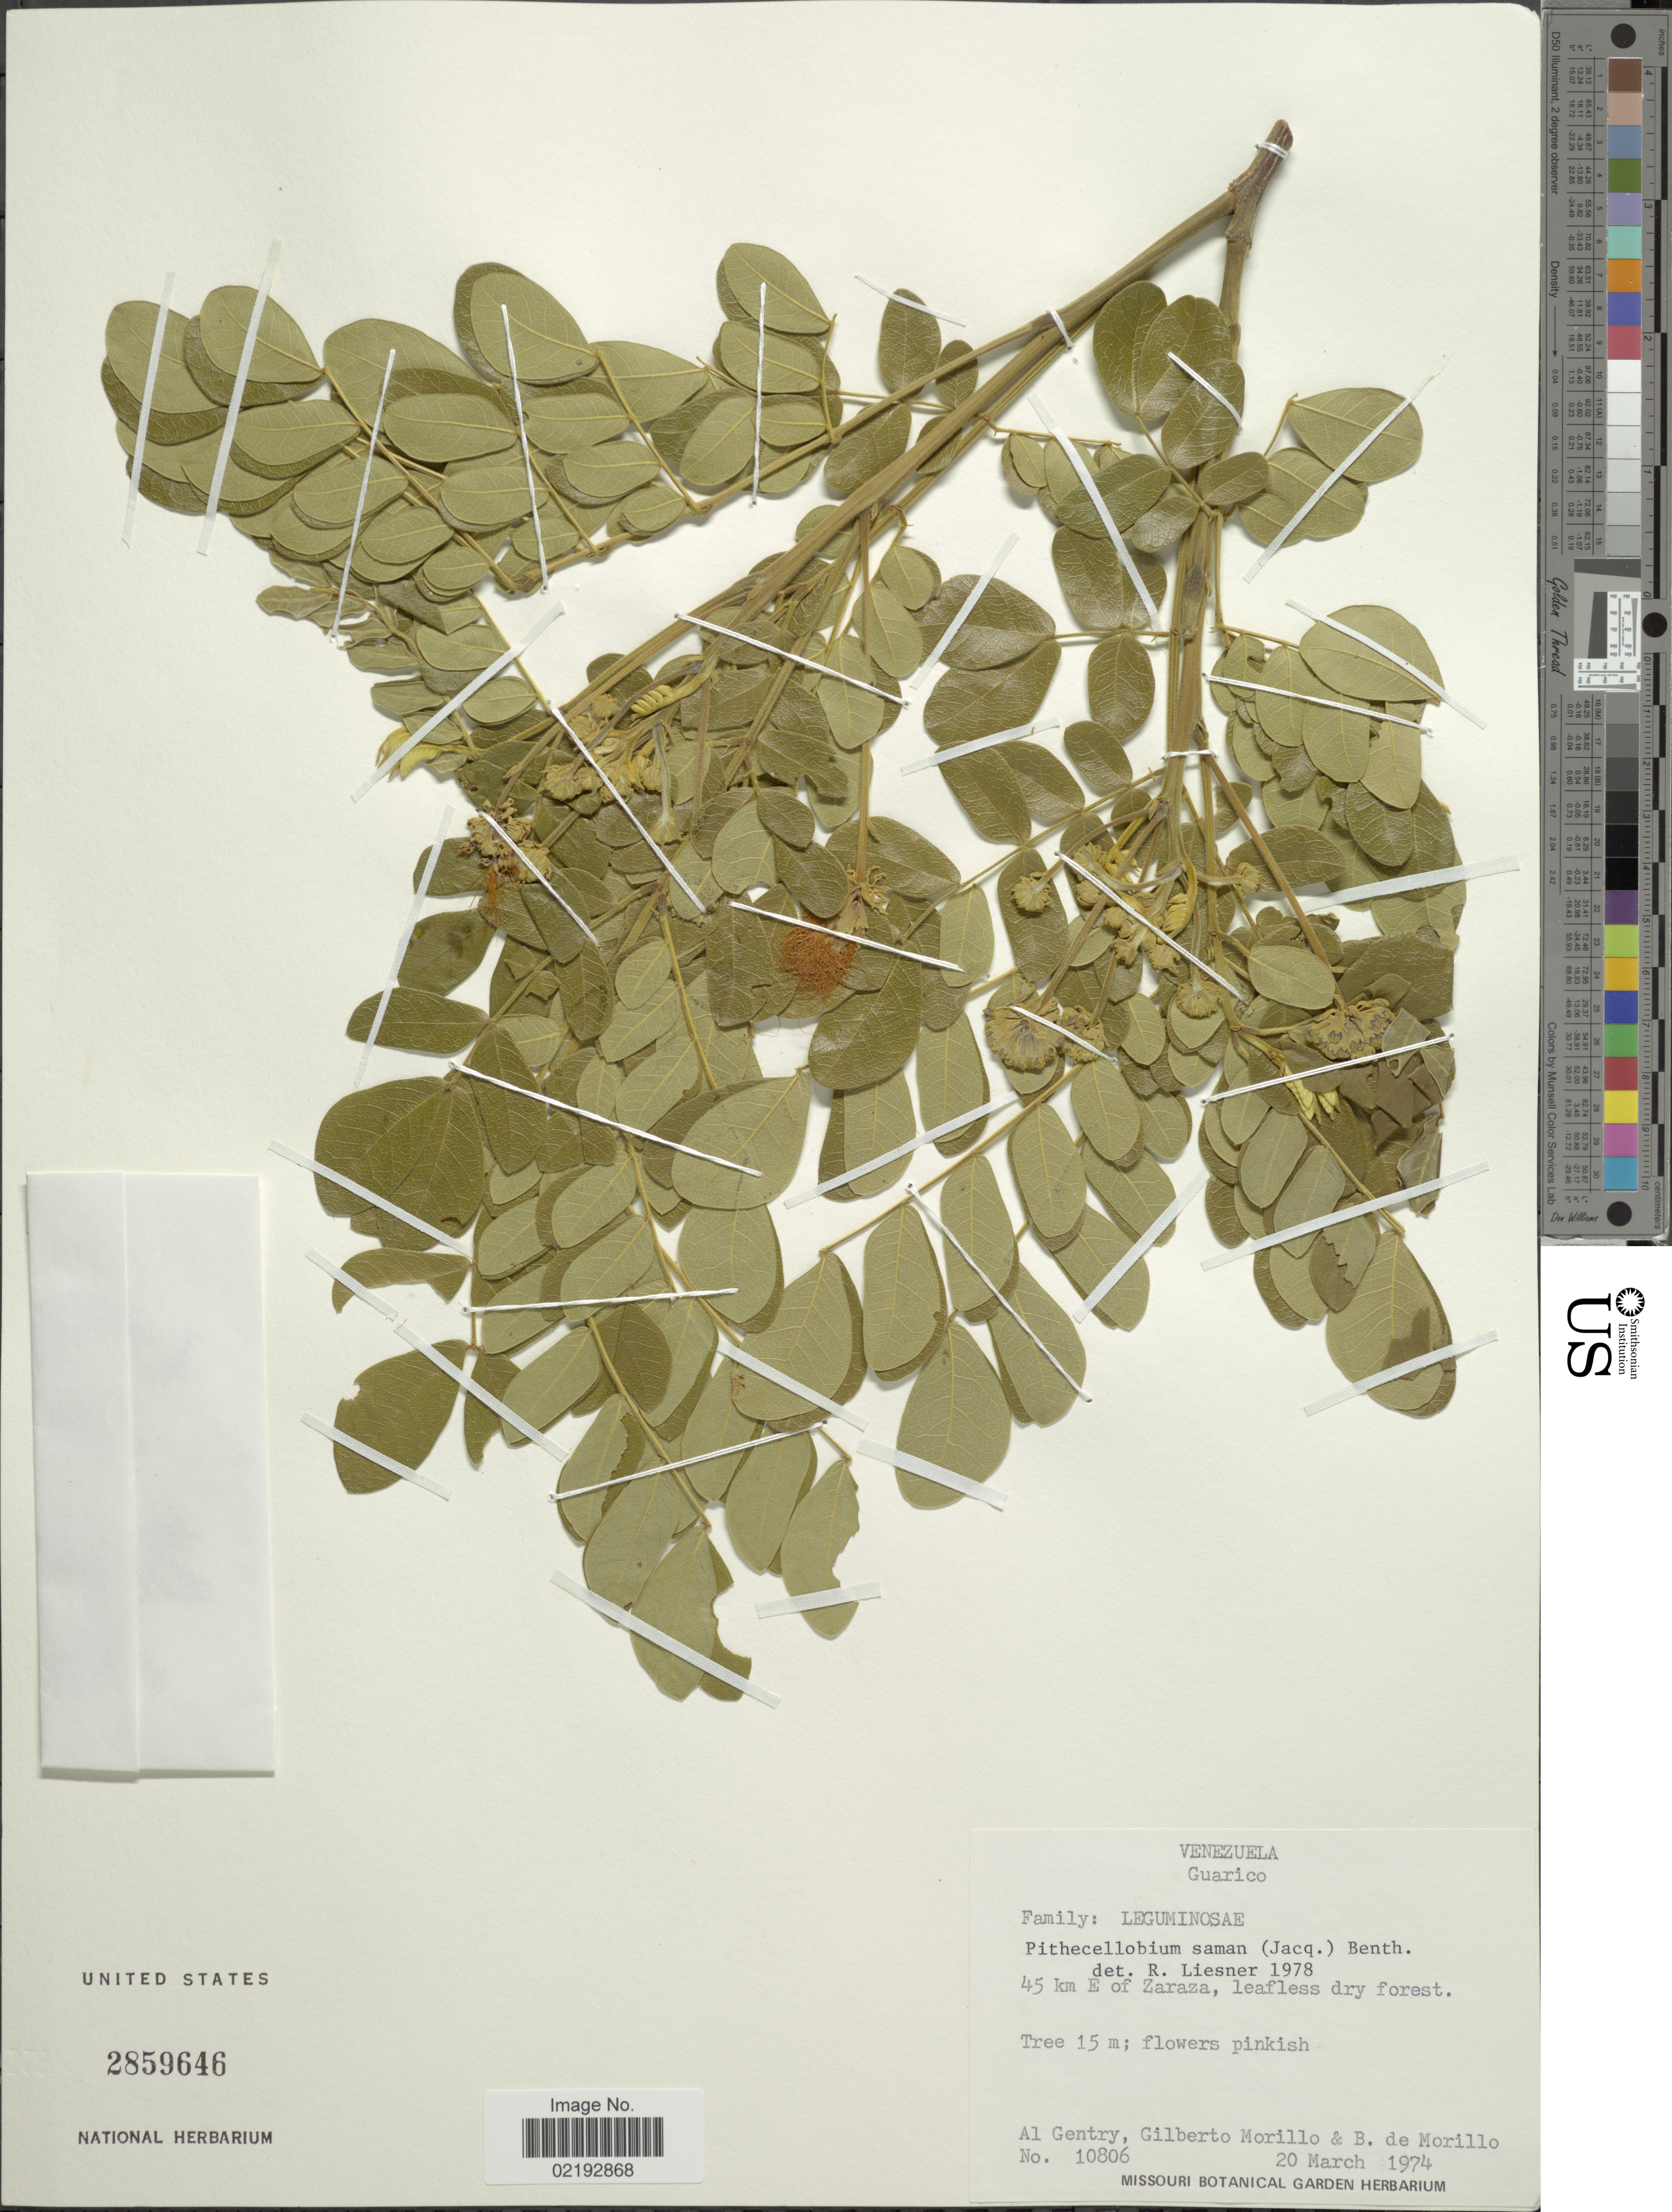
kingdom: Plantae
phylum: Tracheophyta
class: Magnoliopsida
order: Fabales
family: Fabaceae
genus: Samanea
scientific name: Samanea saman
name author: (Jacq.) Merr.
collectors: A. H. Gentry, G. N. Morillo & B. Morillo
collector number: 10806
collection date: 1974-03-20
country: Venezuela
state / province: Guárico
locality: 45 km E of Zaraza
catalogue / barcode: US 2859646